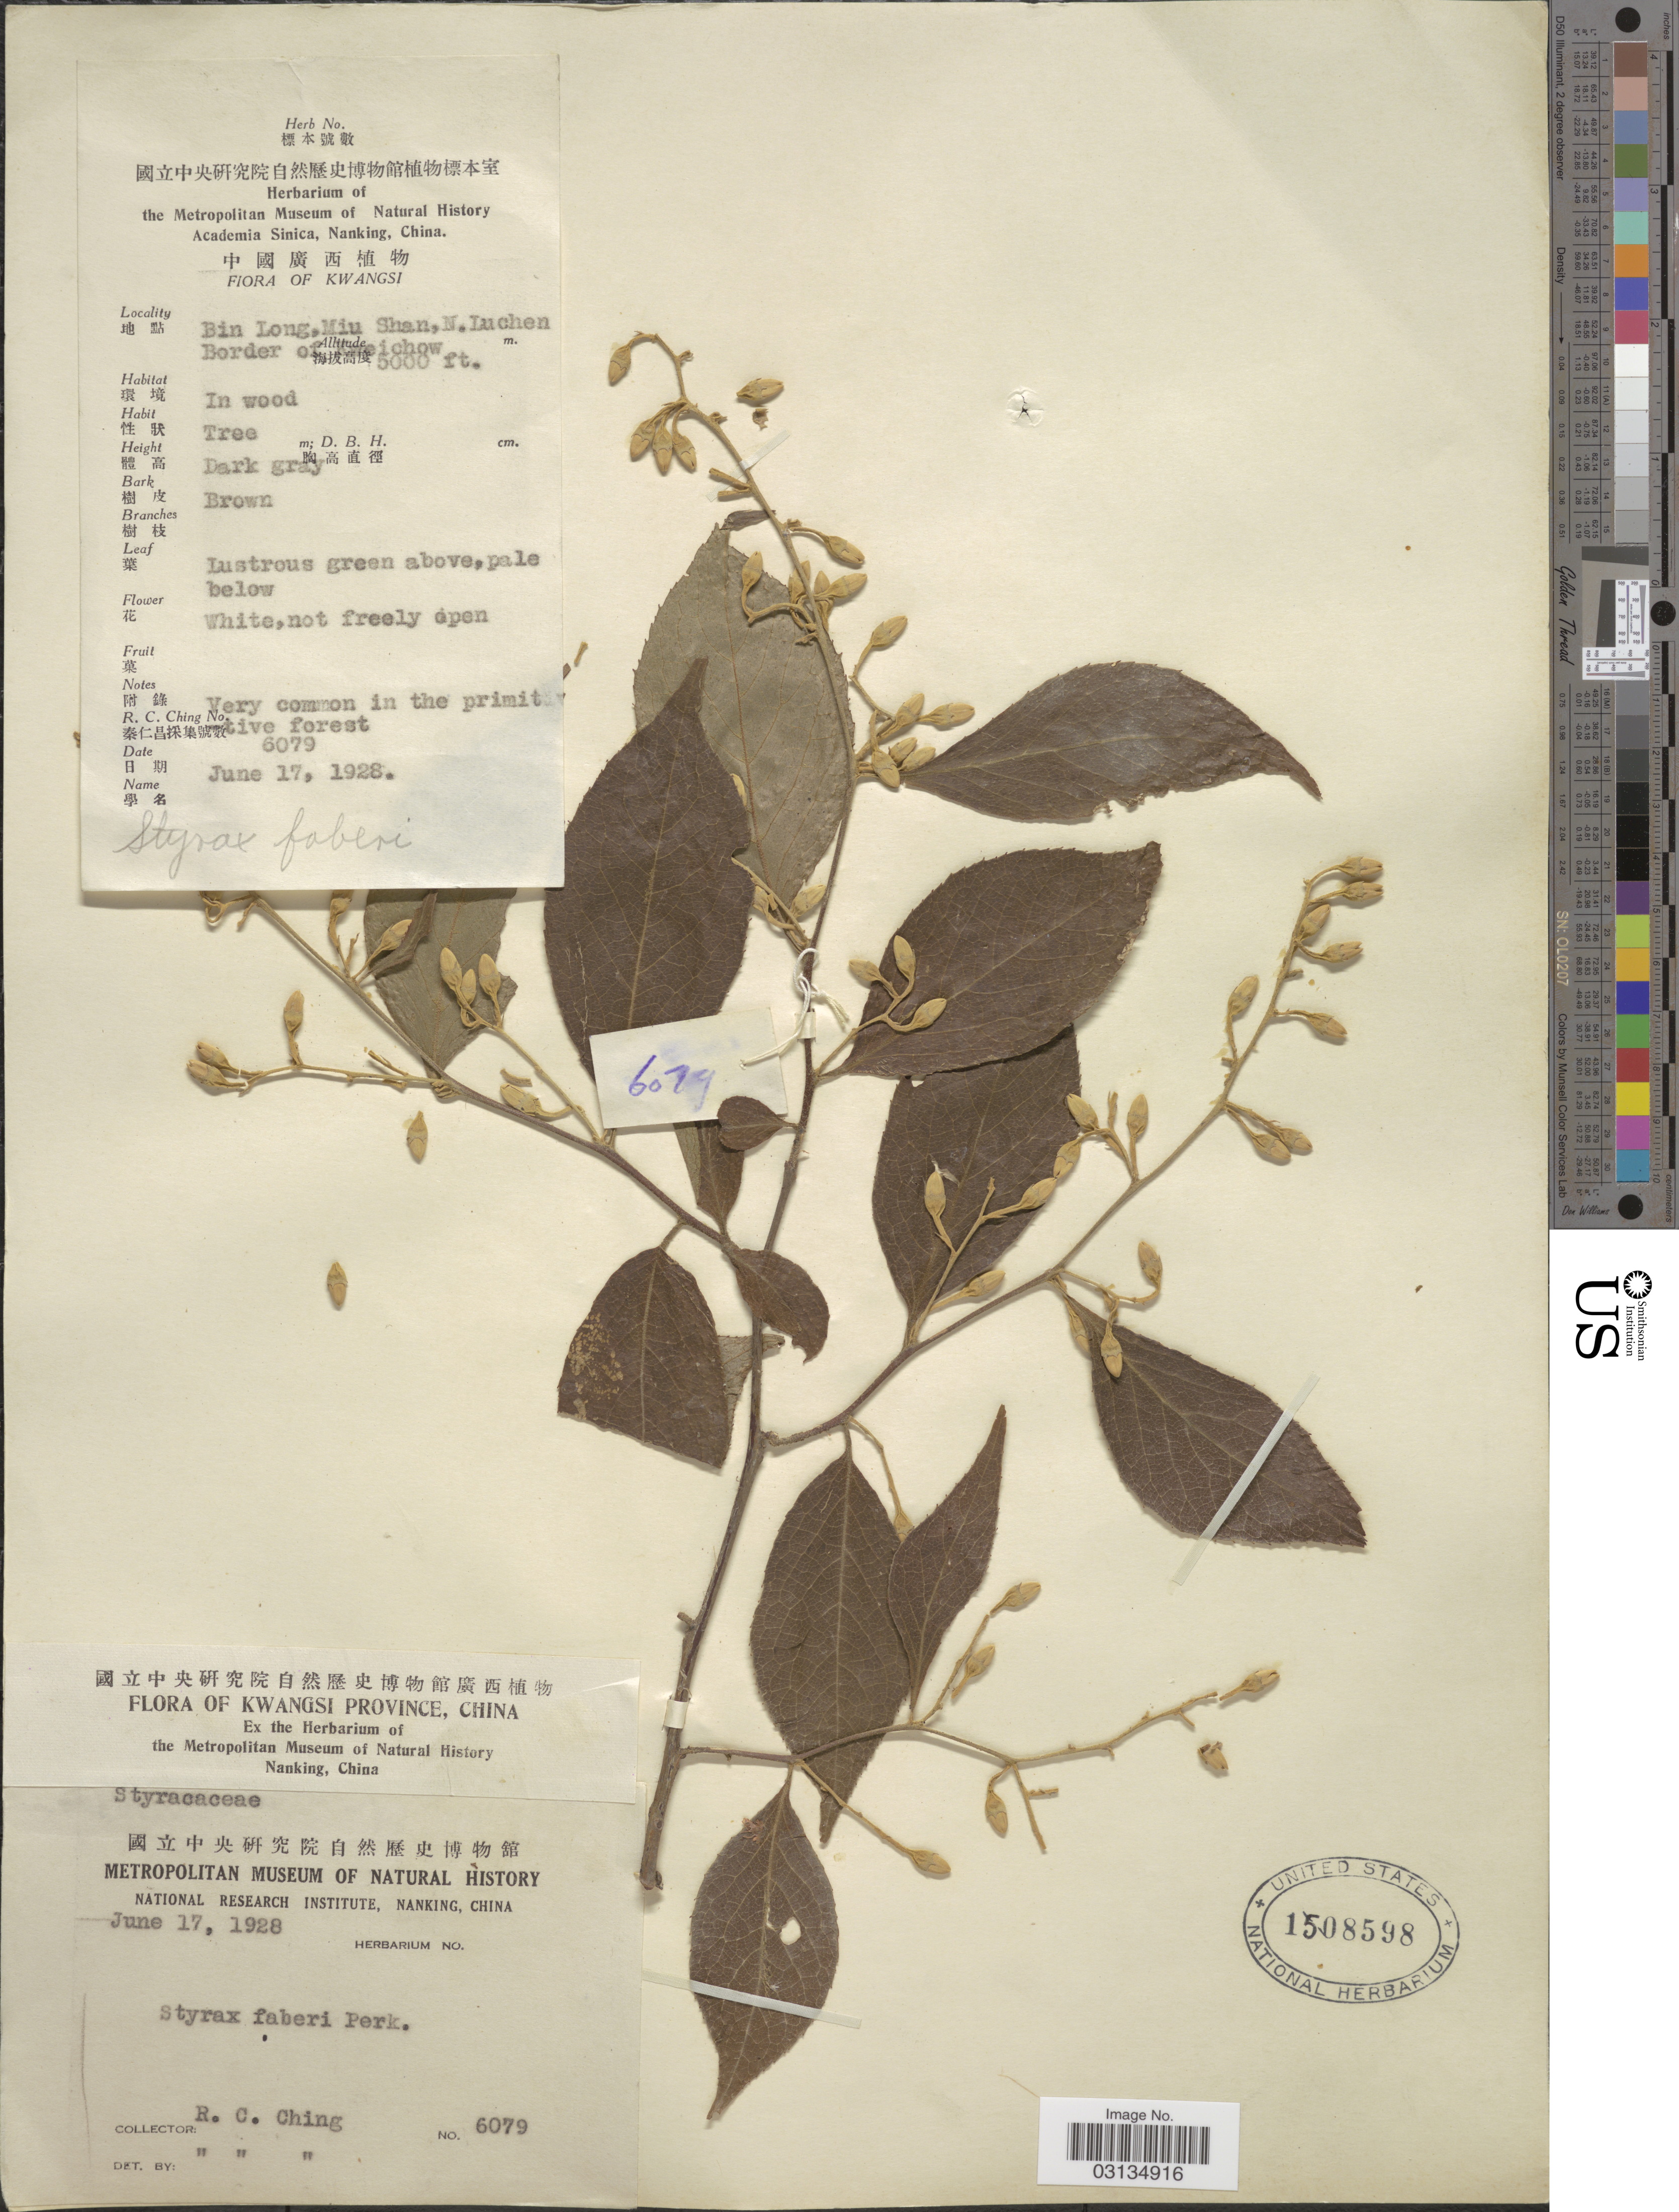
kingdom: Plantae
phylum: Tracheophyta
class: Magnoliopsida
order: Ericales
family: Styracaceae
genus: Styrax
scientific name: Styrax faberi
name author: Perkins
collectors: R. C. Ching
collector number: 6079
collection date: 1928-06-17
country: China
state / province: Guangxi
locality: Kwangsi Province. Bin Long, Miu Shan, N. Luchen Border of Kweichow.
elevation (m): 1524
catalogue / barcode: US 1508598